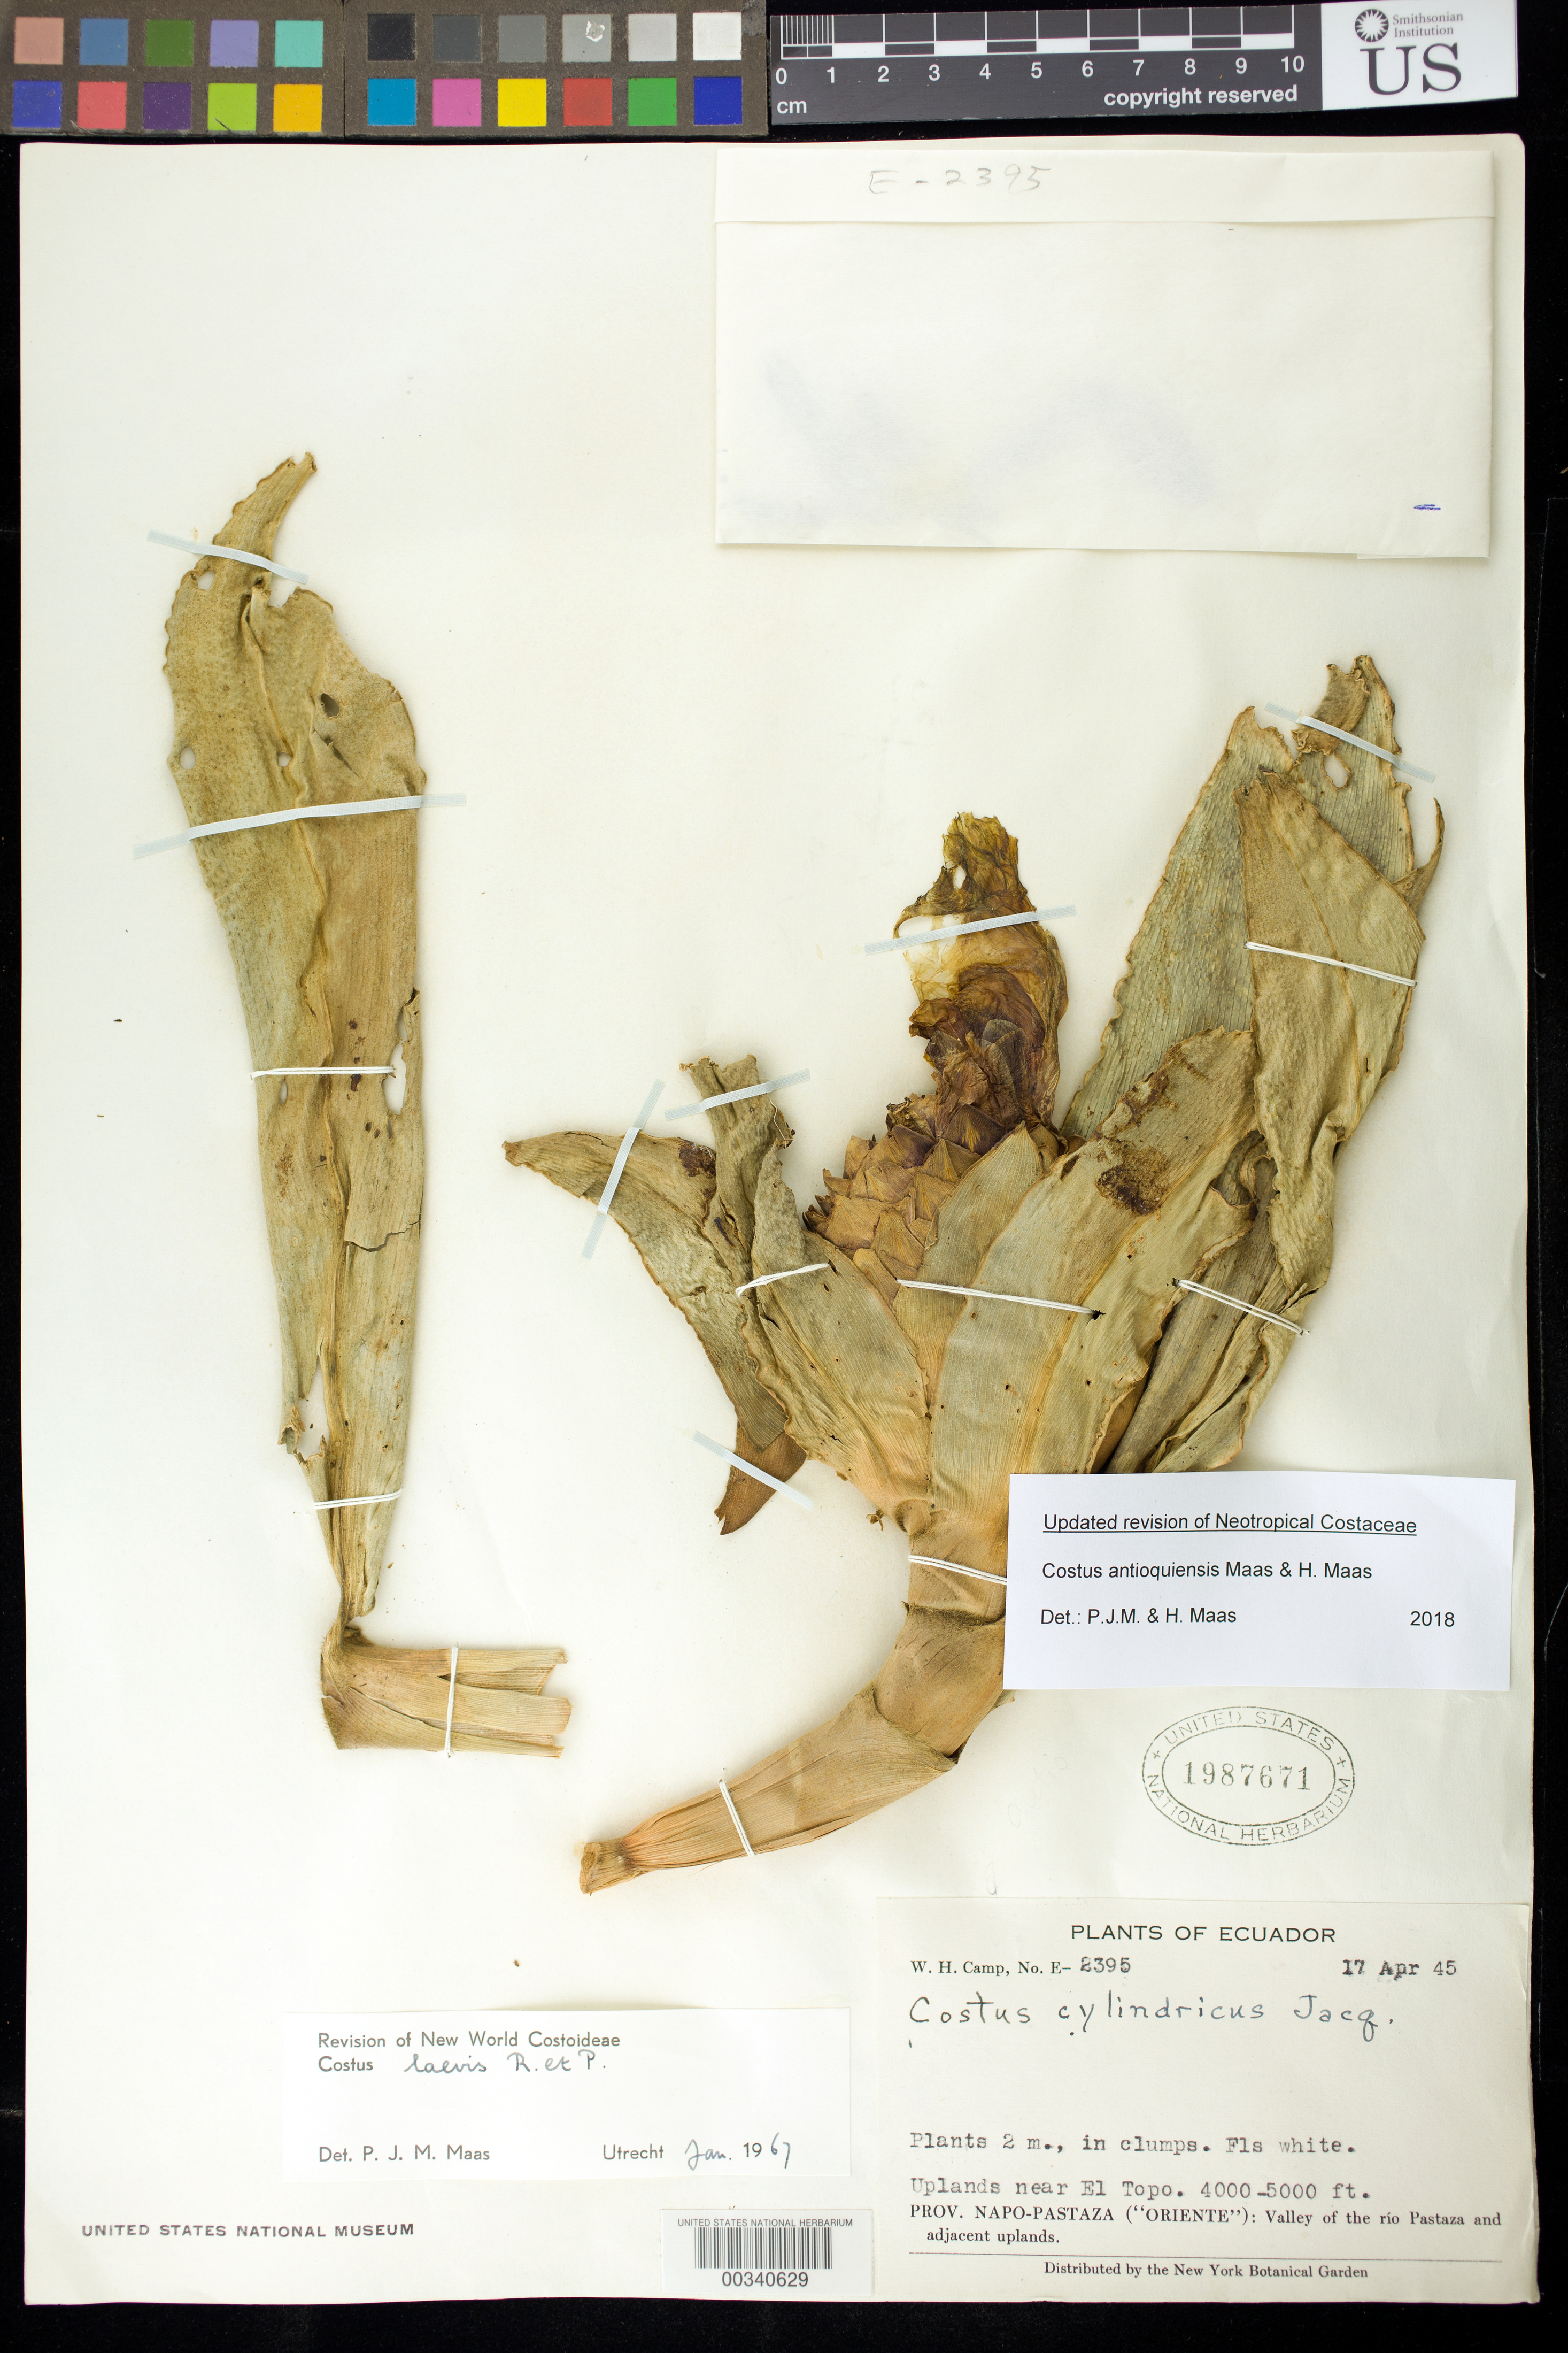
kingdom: Plantae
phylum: Tracheophyta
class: Liliopsida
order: Zingiberales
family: Costaceae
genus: Costus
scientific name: Costus antioquiensis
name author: Maas & H. Maas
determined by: Maas, Paul J.; Maas, H.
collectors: W. H. Camp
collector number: E-2395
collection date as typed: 17 Apr 1945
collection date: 1945-04-17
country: Ecuador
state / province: Pastaza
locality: Prov. of Napo-pastaza ("oriente"): Valley of Rio pastaza and adjacent uplands, uplands near el topo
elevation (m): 1219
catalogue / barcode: US 1987671